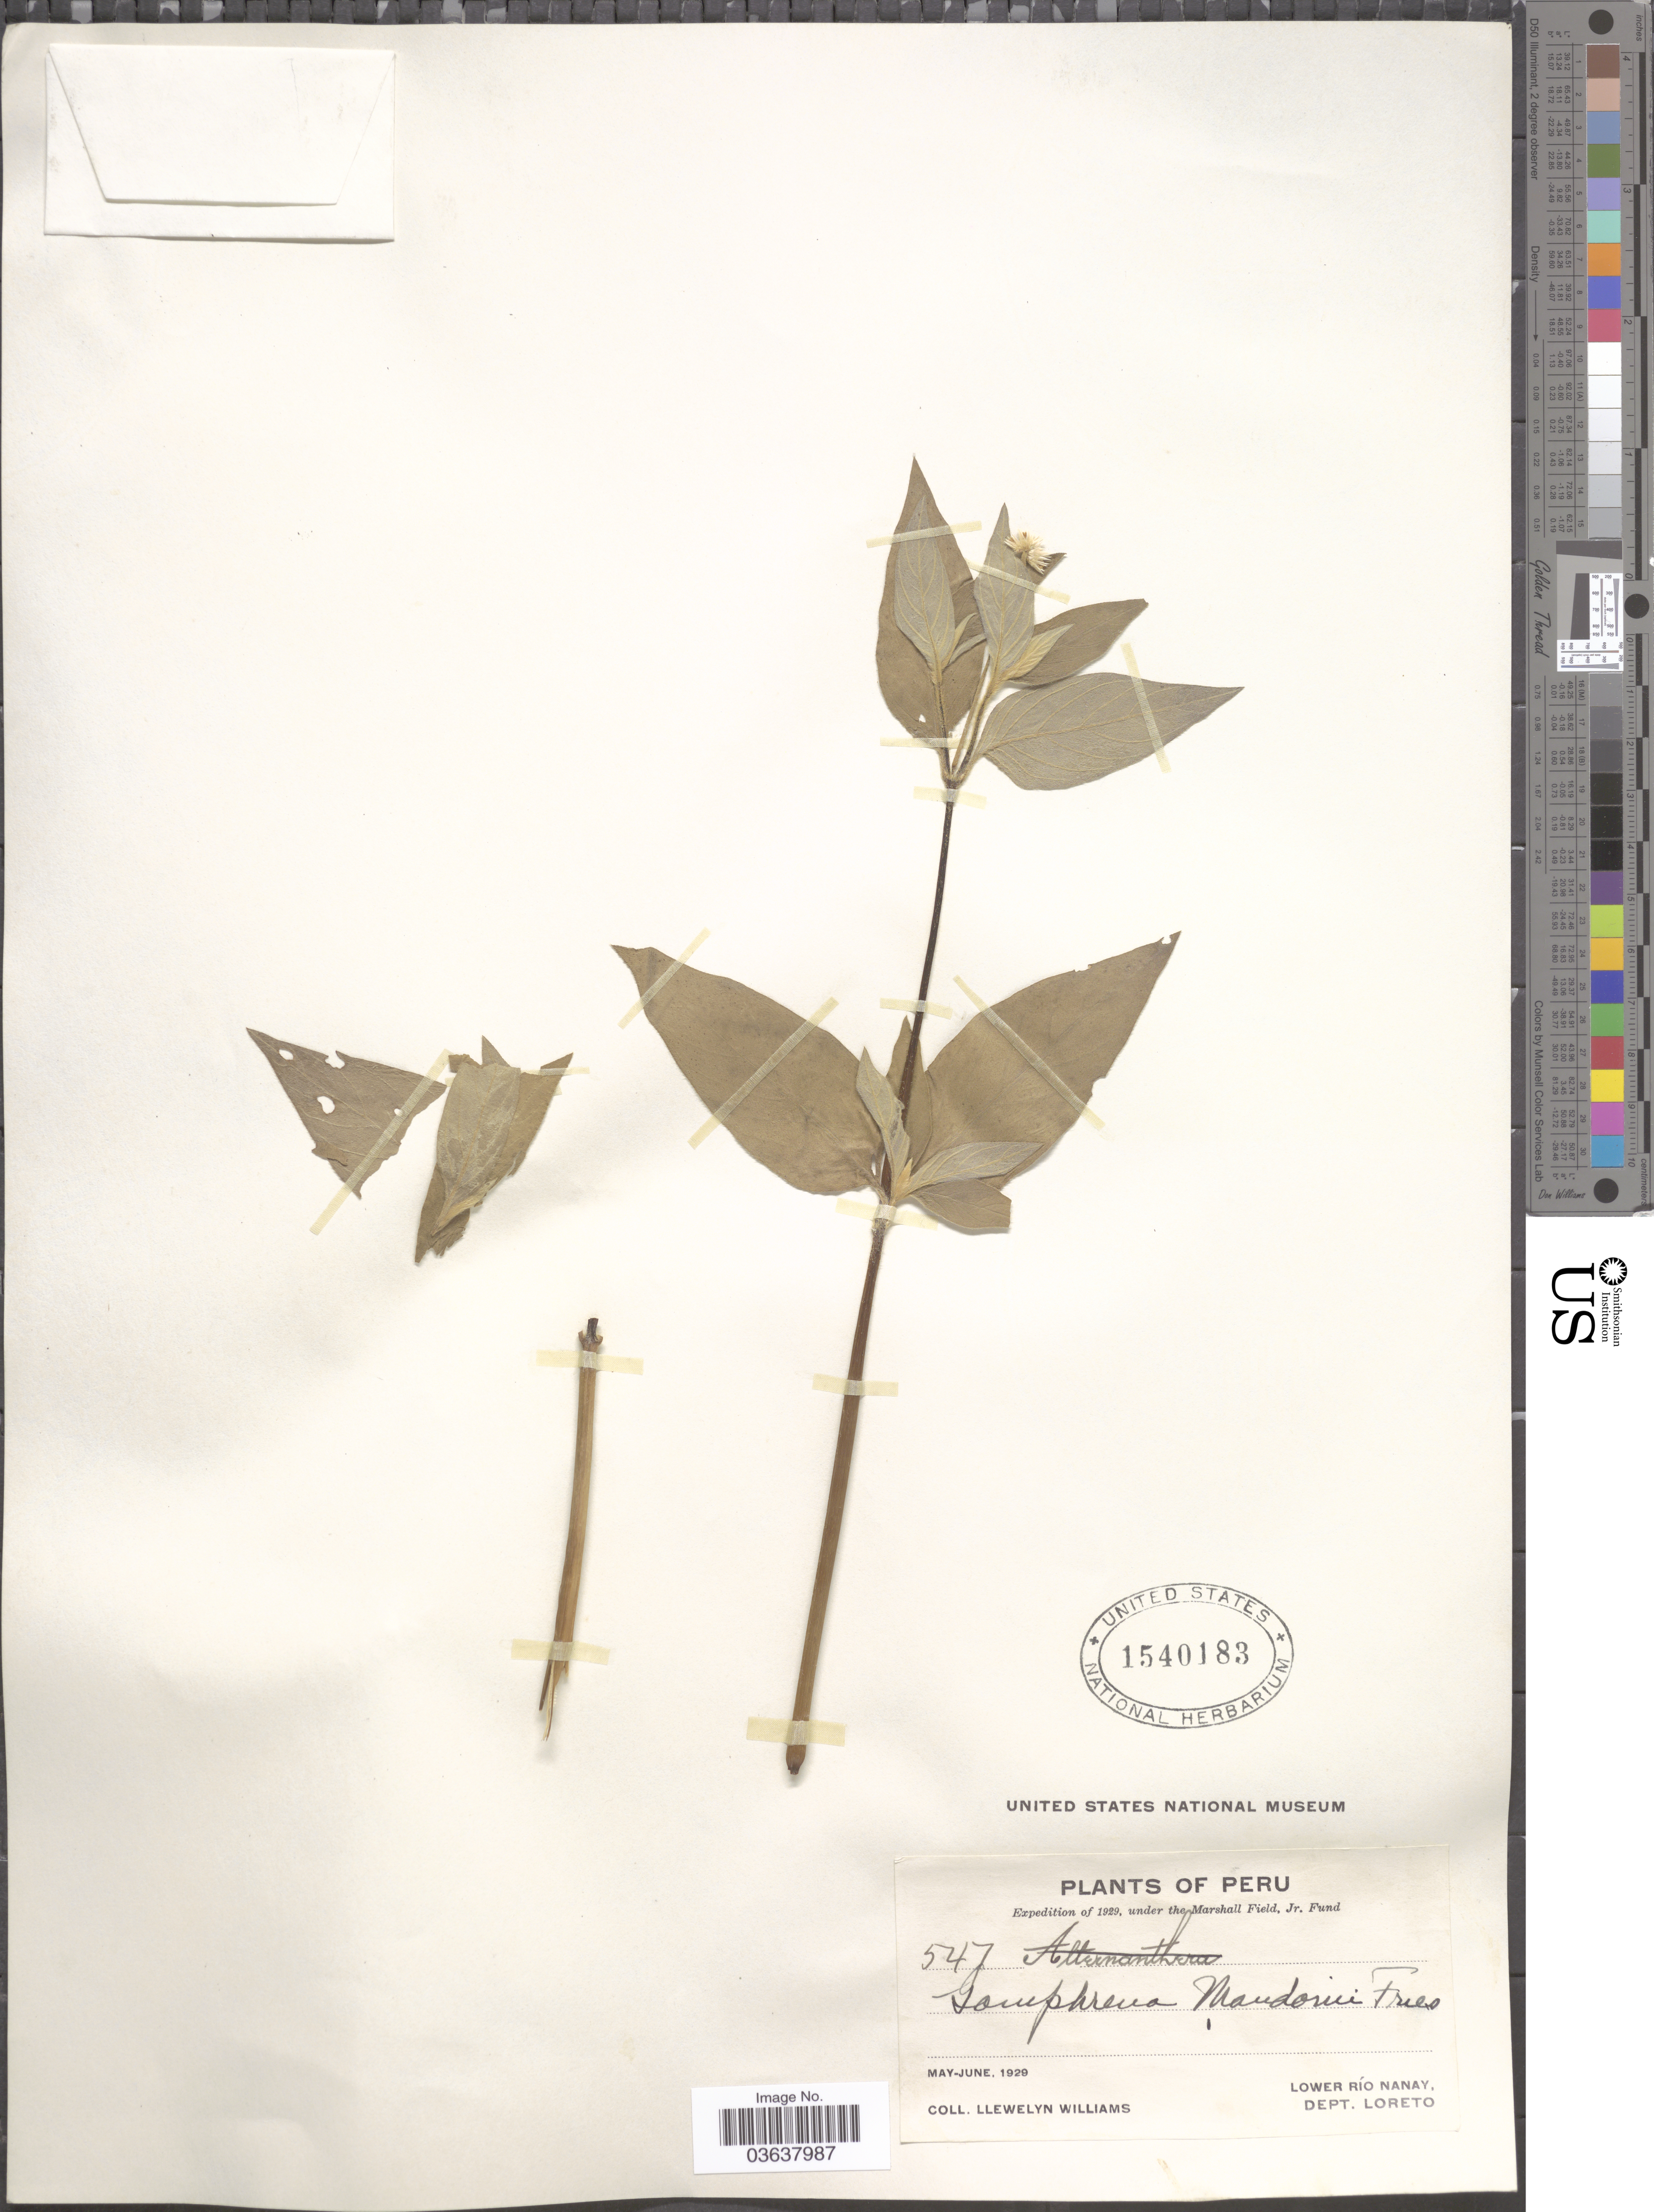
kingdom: Plantae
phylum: Tracheophyta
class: Magnoliopsida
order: Caryophyllales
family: Amaranthaceae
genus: Gomphrena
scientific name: Gomphrena mandonii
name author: R.E. Fr.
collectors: Ll. Williams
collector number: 547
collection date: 1929-05/1929-06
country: Peru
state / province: Loreto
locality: Lower Río Nanay, Dept. Loreto.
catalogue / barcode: US 1540183